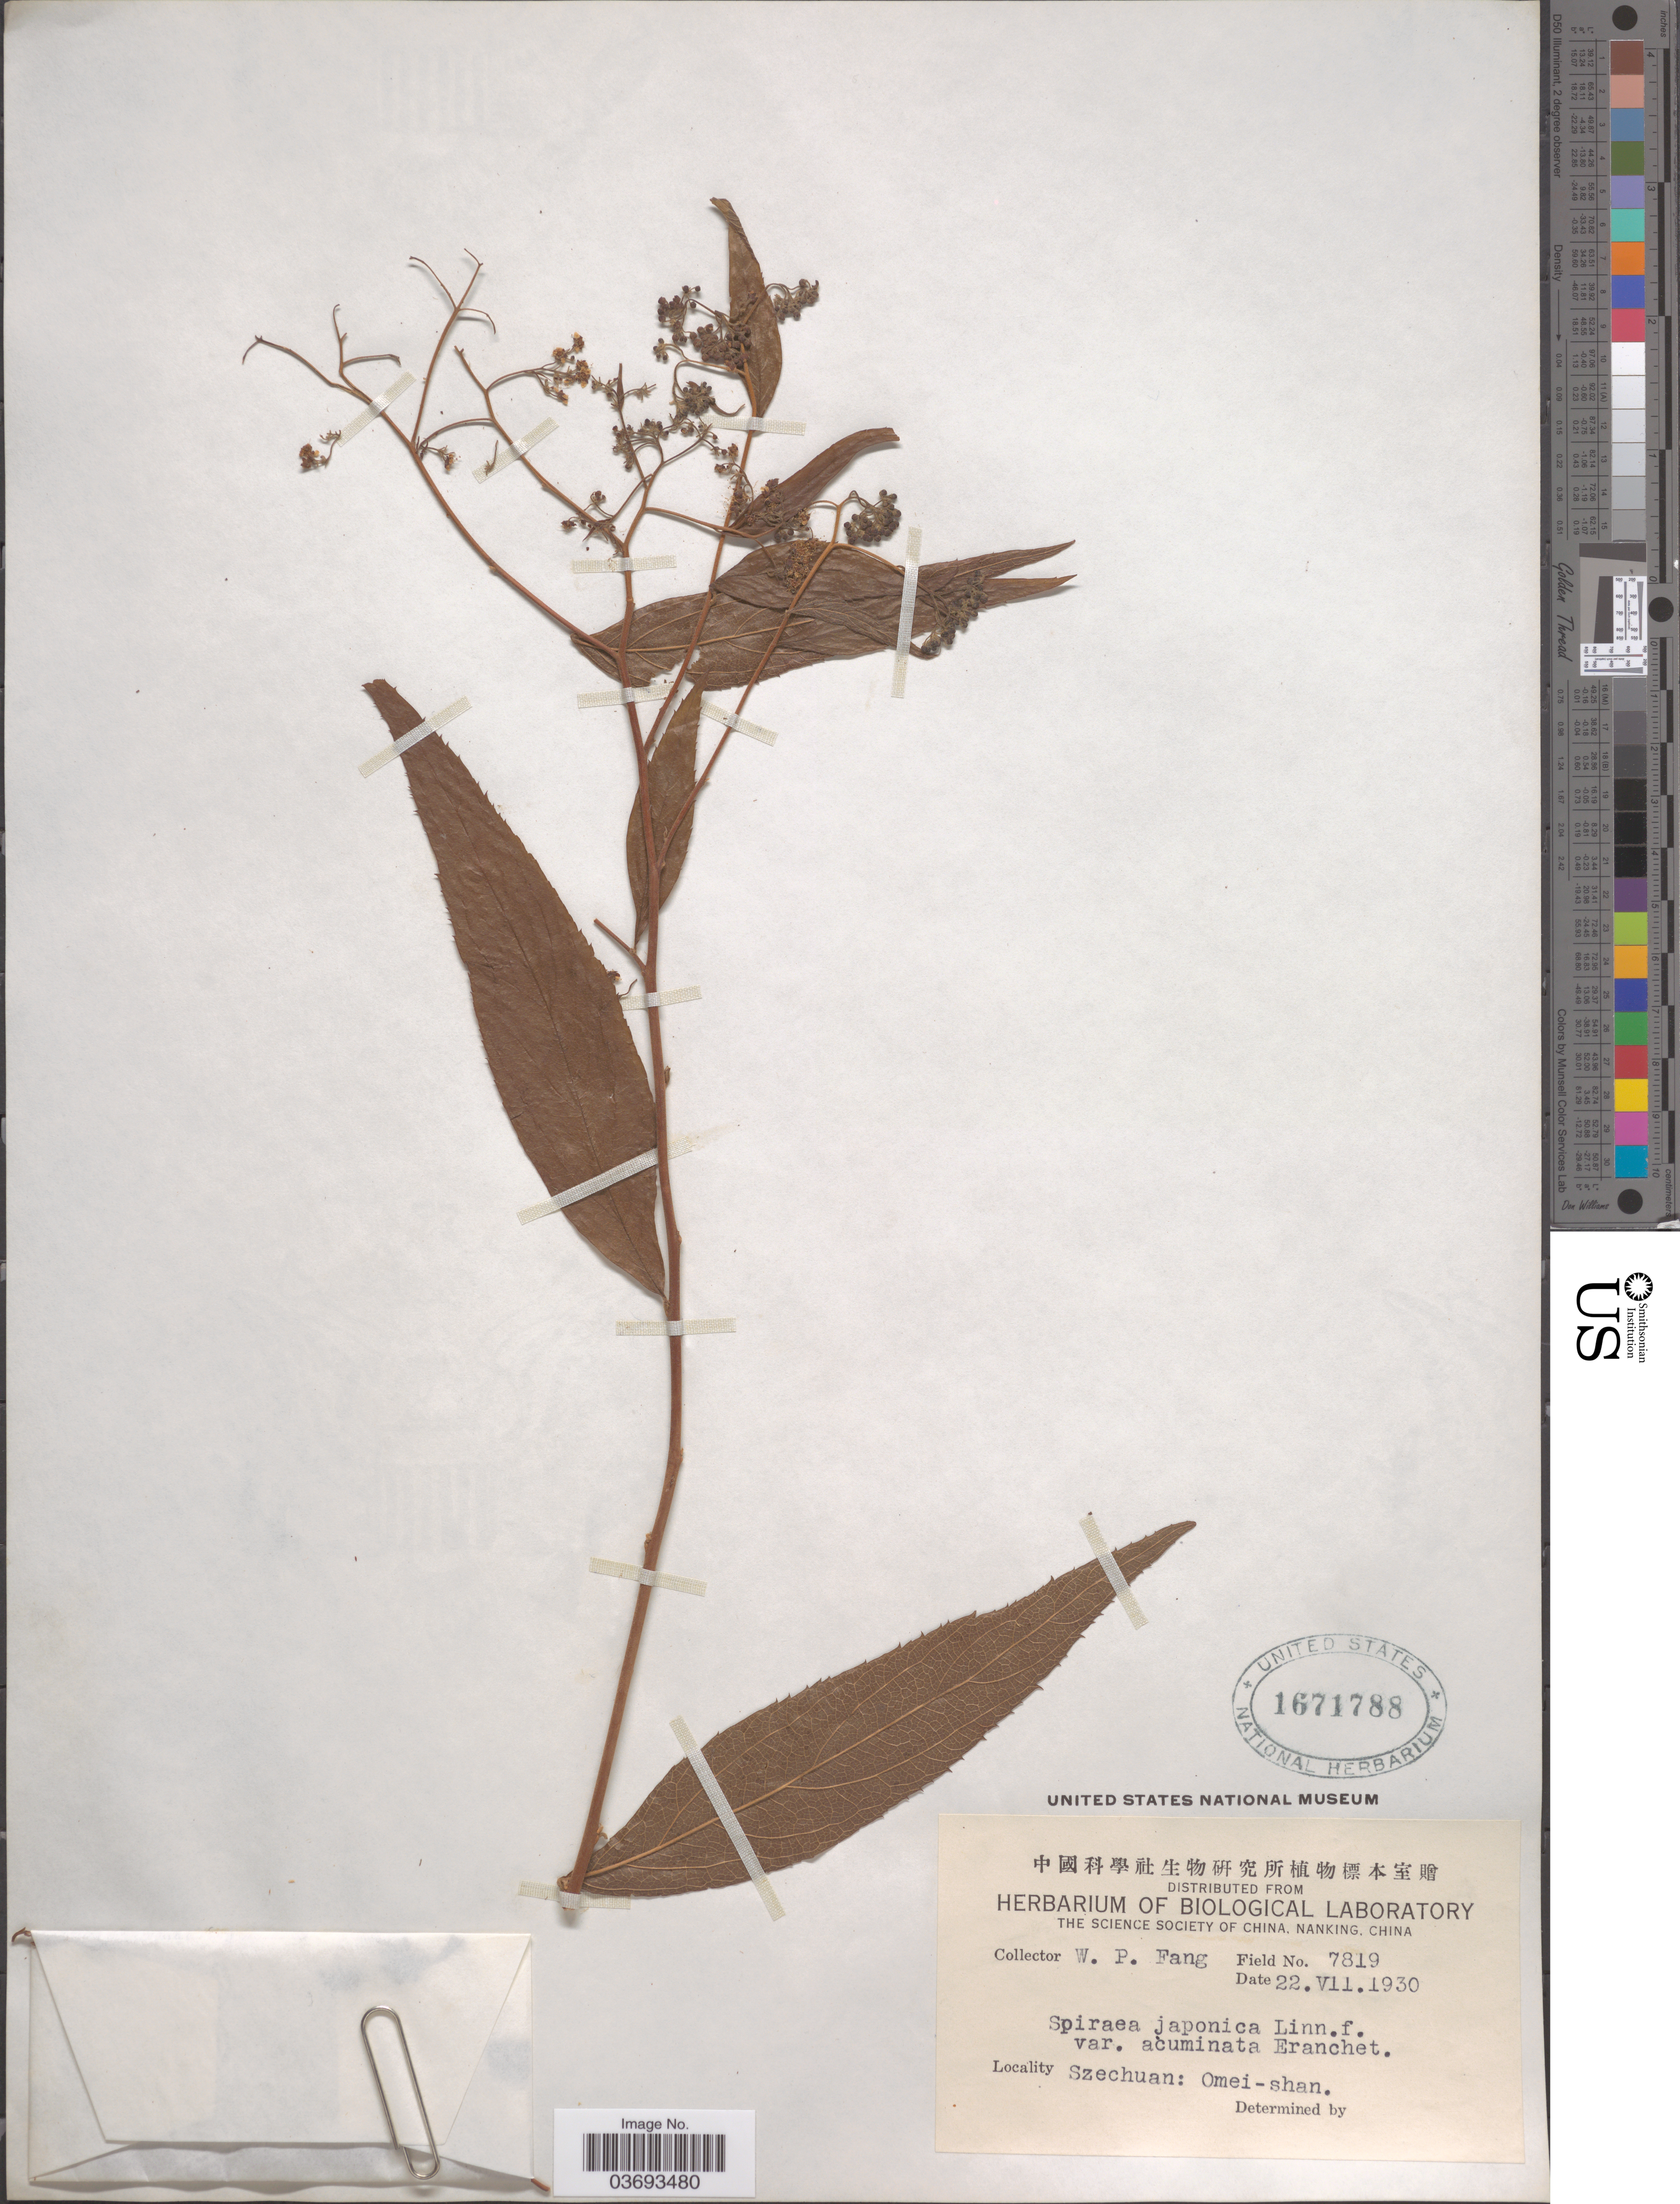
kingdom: Plantae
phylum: Tracheophyta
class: Magnoliopsida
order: Rosales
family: Rosaceae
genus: Spiraea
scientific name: Spiraea japonica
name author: L. f.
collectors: W. P. Fang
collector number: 7819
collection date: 1930-07-22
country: China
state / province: Sichuan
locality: Szechuan: Omei-shan.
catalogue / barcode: US 1671788